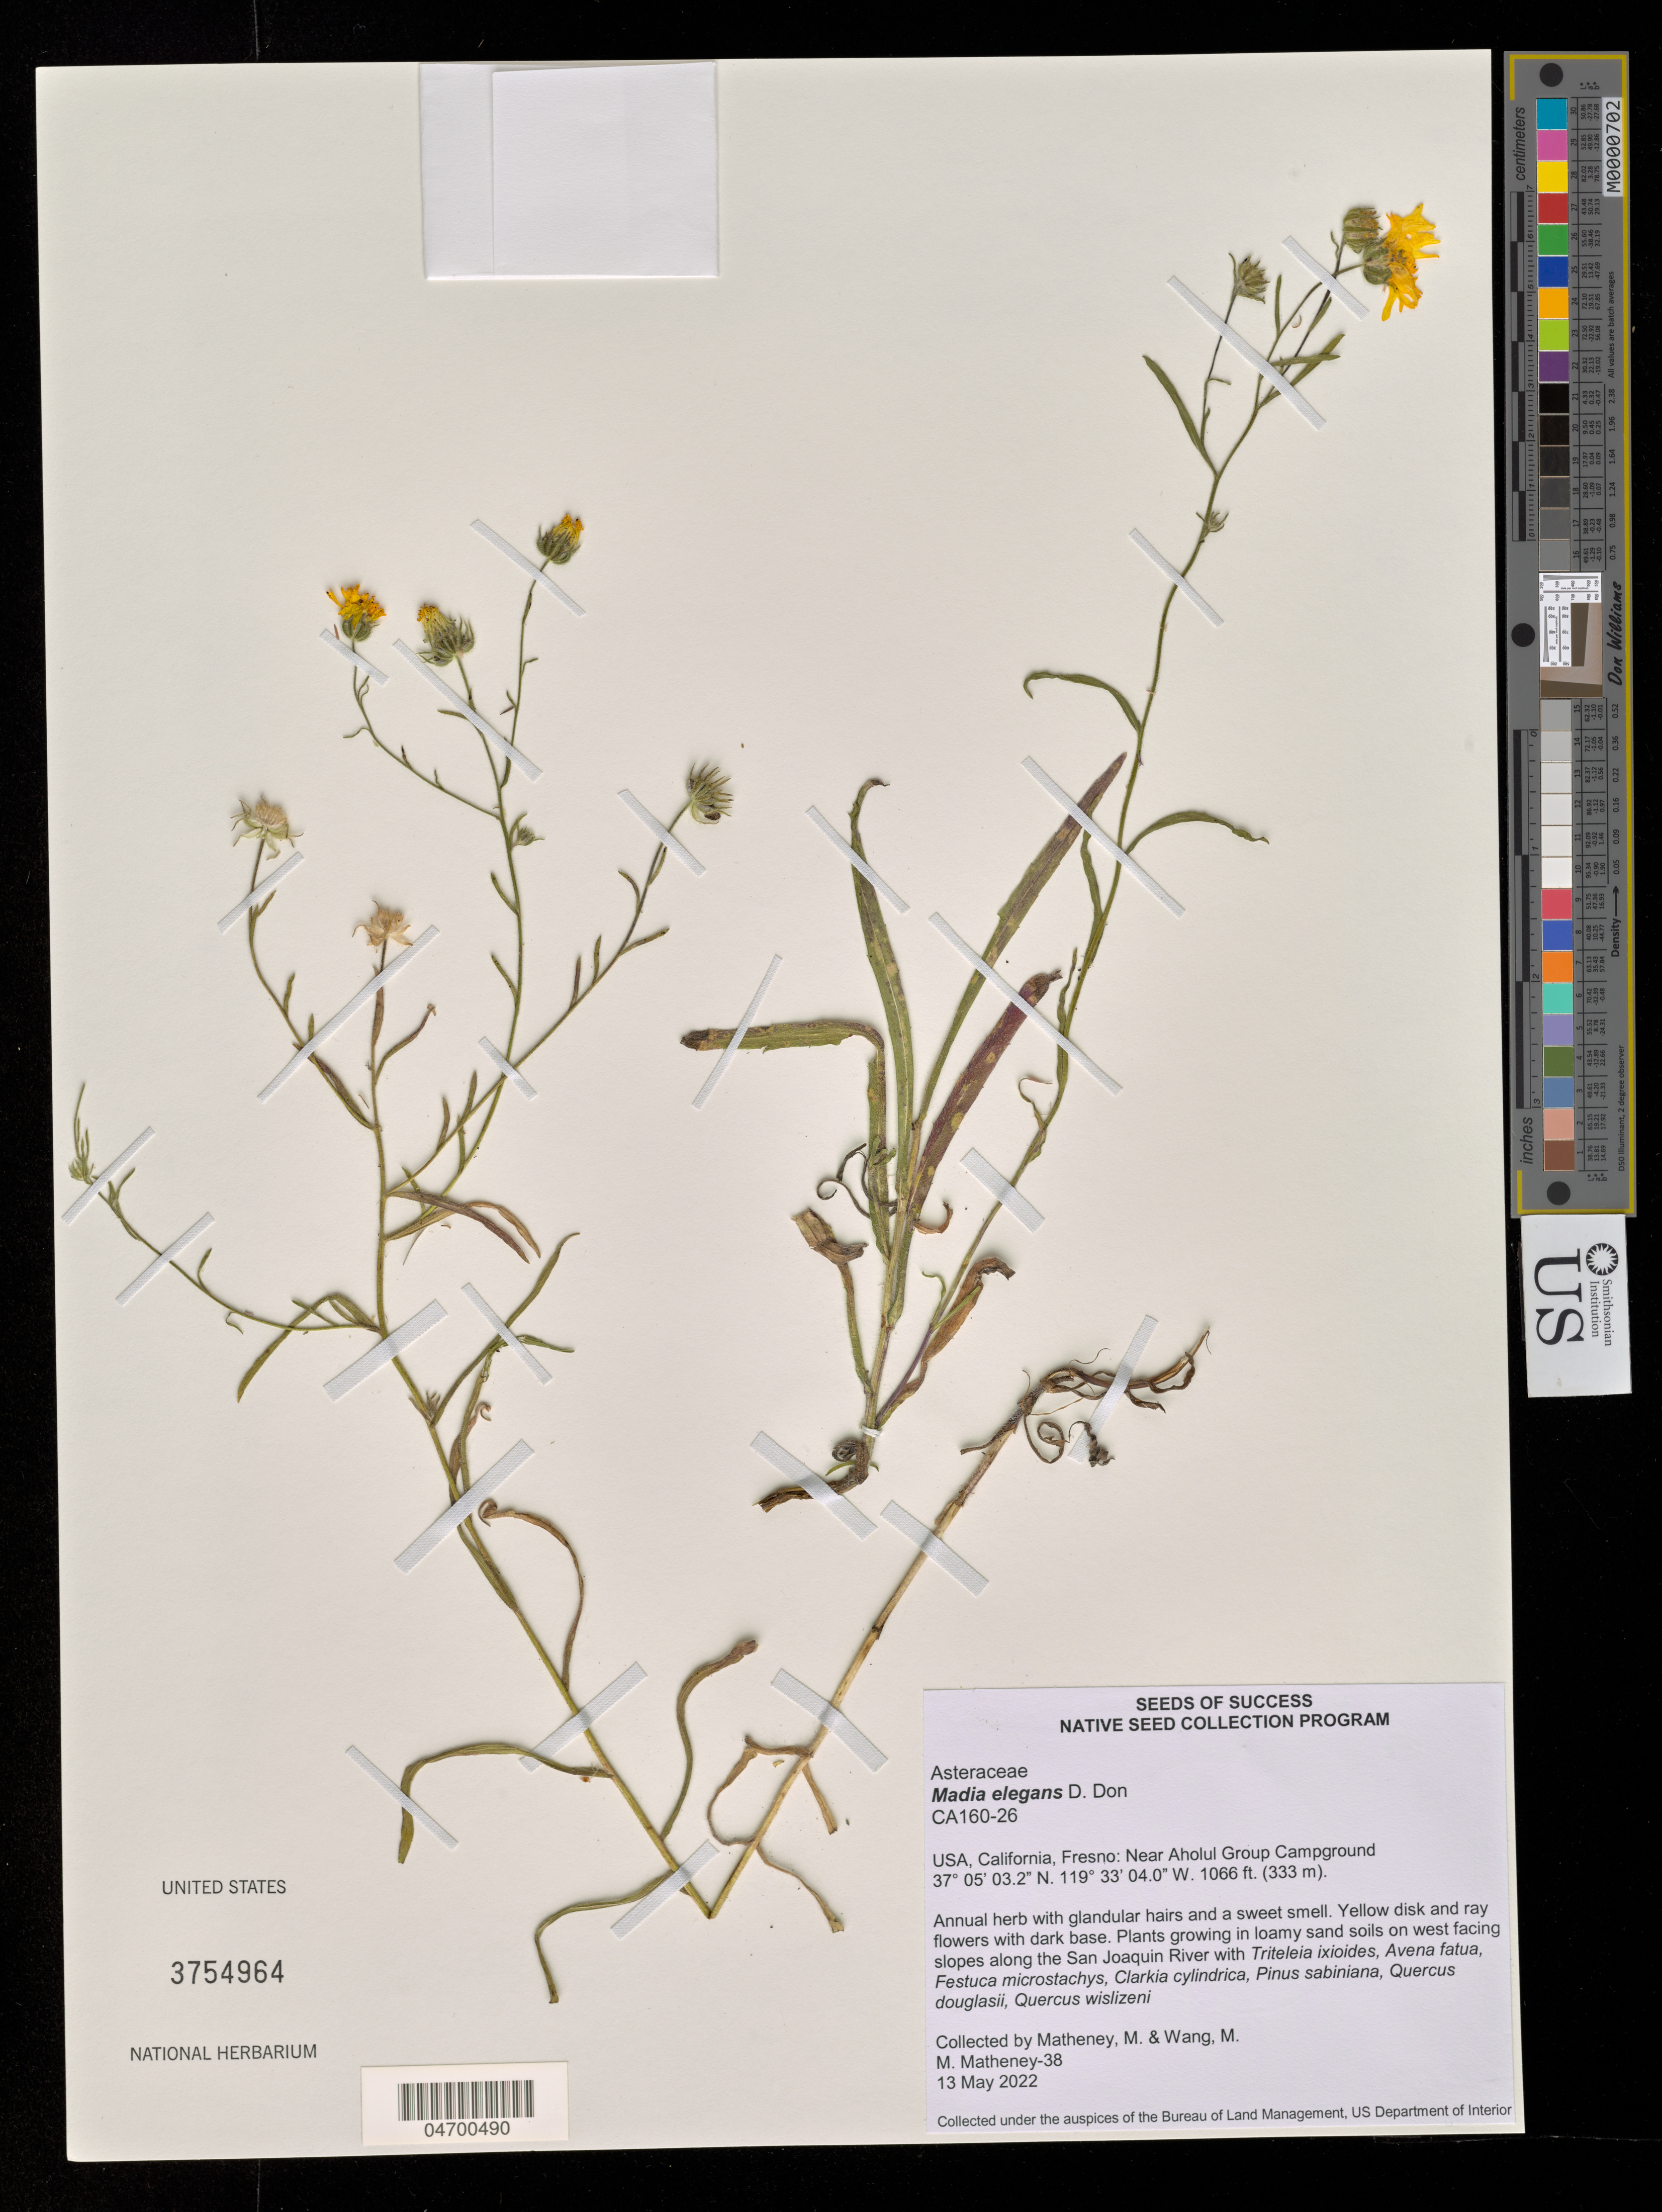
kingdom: Plantae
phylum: Tracheophyta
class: Magnoliopsida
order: Asterales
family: Asteraceae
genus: Madia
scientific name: Madia elegans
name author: D. Don ex Lindl.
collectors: H. Collins & M. Wang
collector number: M. Matheney-38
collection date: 2022-05-13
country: United States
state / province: California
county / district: Fresno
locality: Fresno: Near Aholul Group Campground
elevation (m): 333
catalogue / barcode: US 3754964